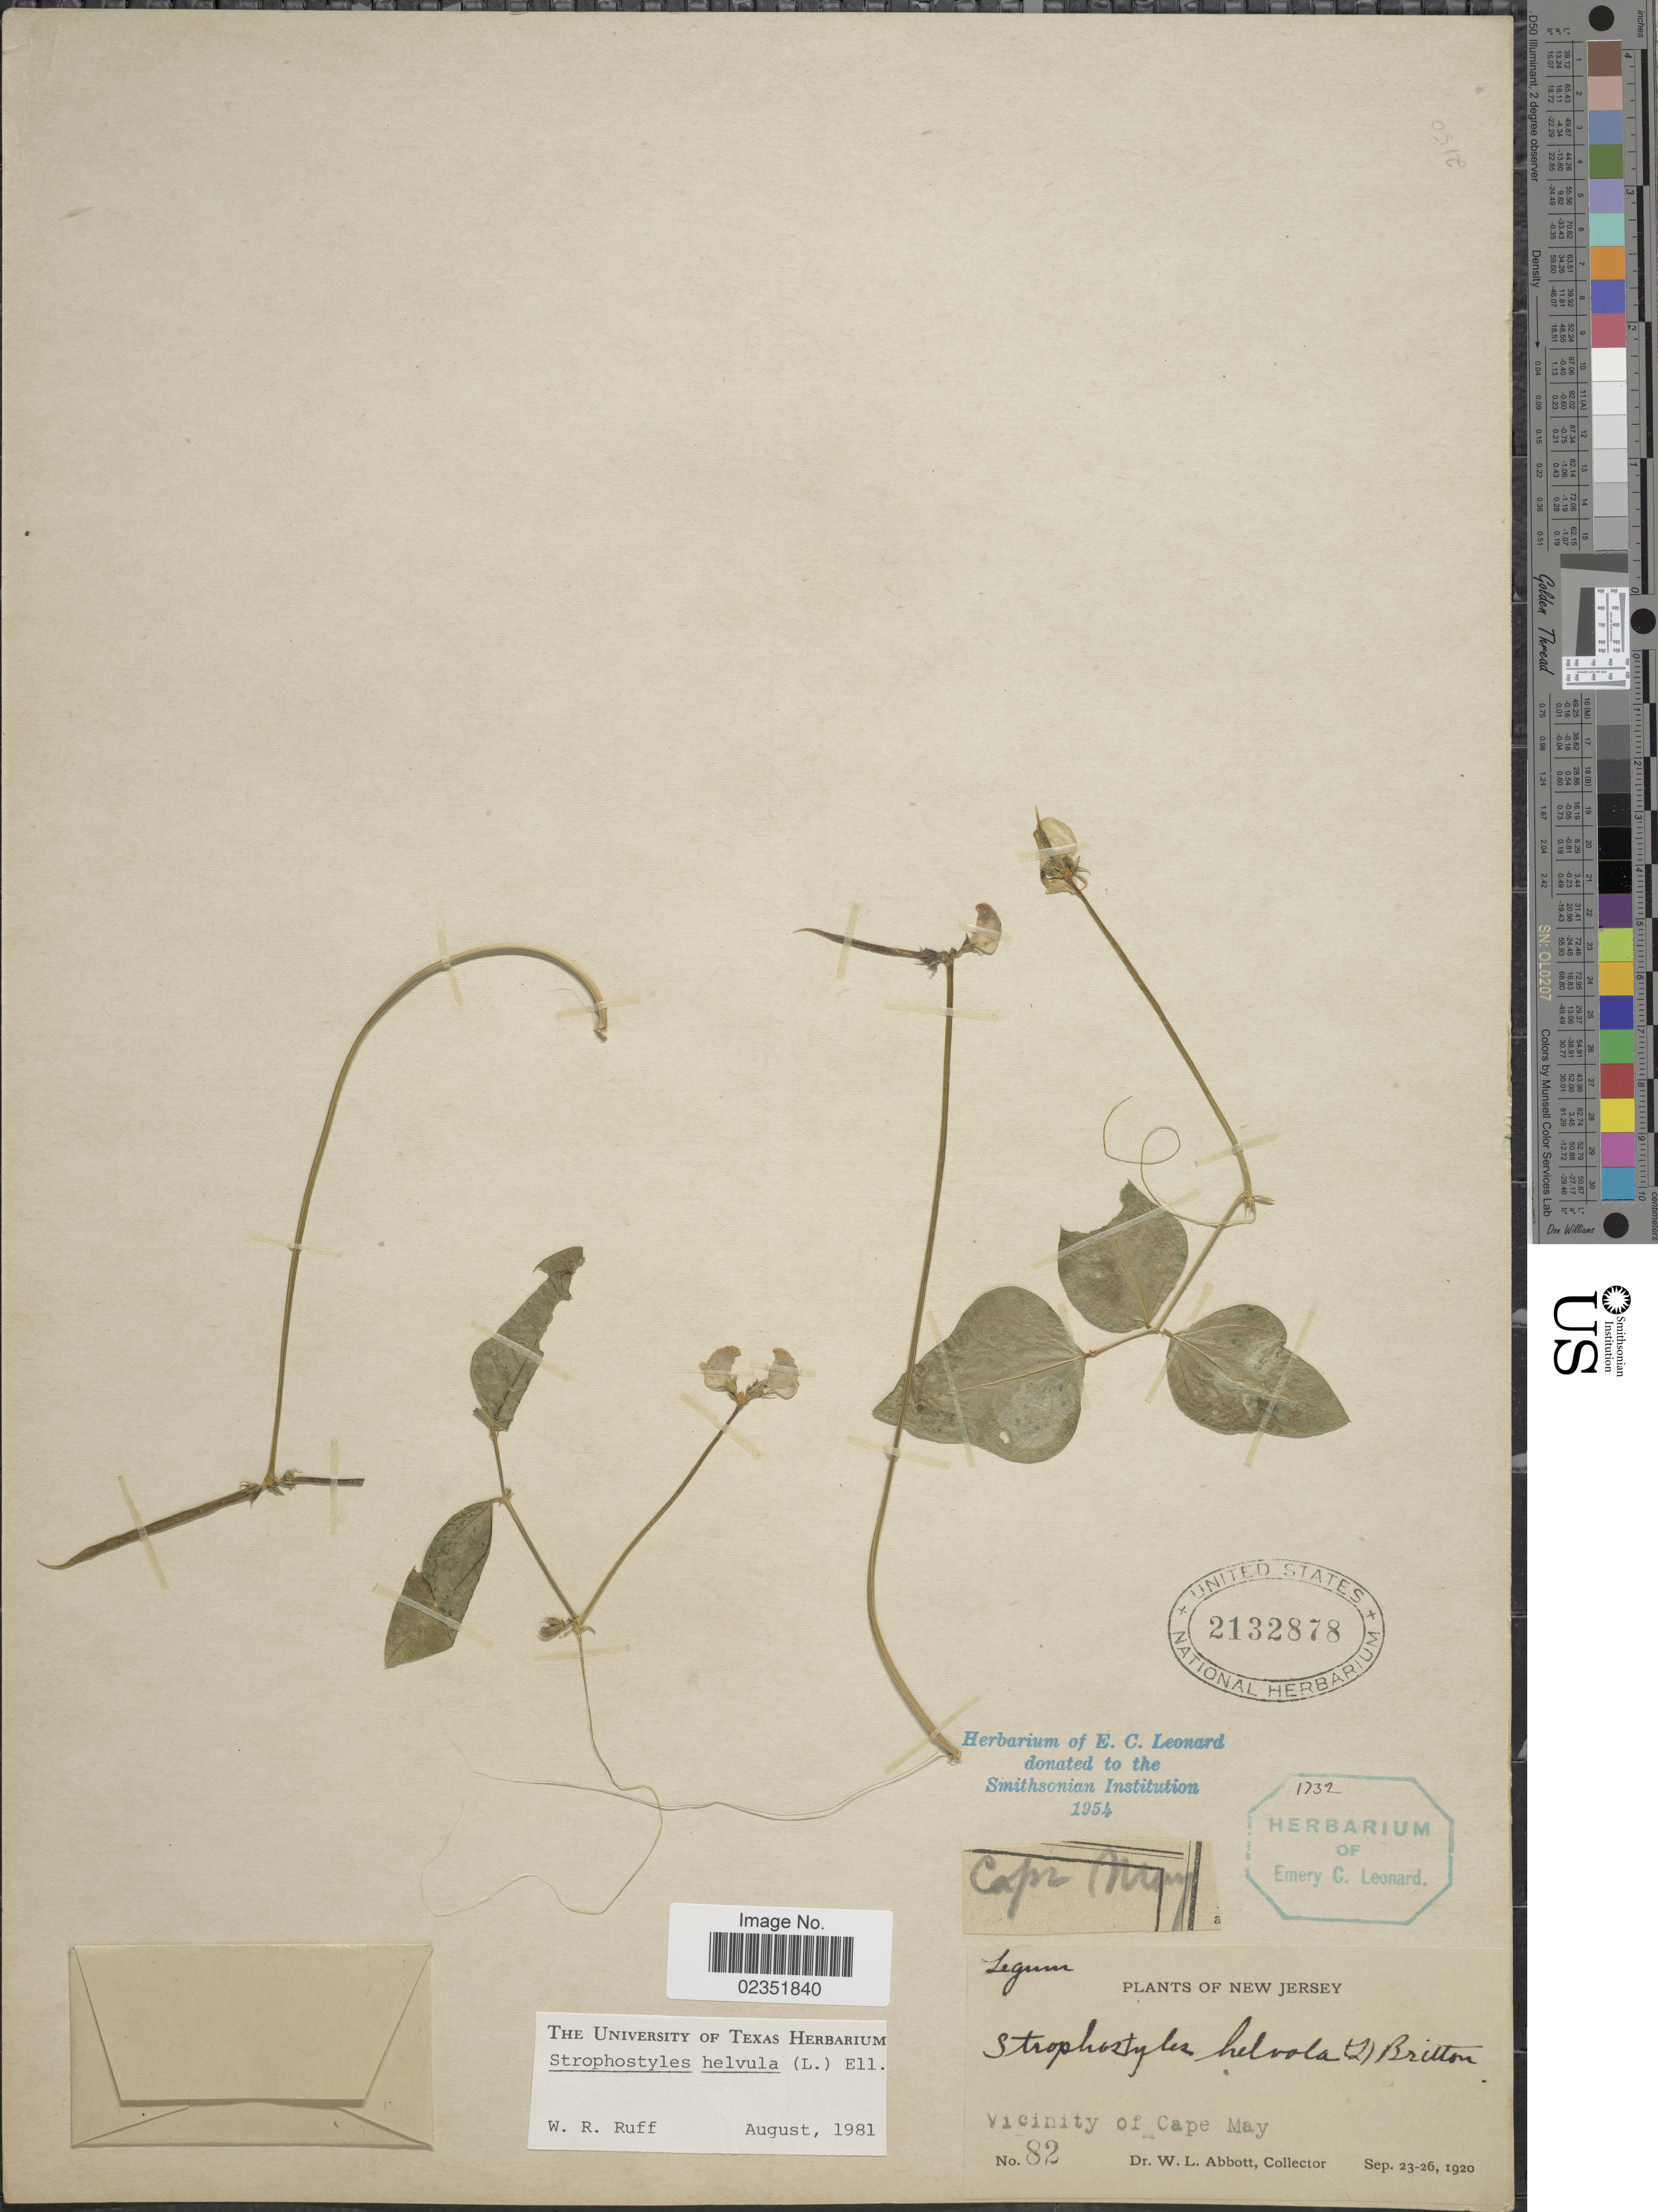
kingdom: Plantae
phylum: Tracheophyta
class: Magnoliopsida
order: Fabales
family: Fabaceae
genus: Strophostyles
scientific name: Strophostyles helvola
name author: (L.) Elliott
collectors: W. L. Abbott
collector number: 82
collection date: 1920-09-23/1920-09-26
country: United States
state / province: New Jersey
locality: Vicinity of Cape May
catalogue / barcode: US 2132878